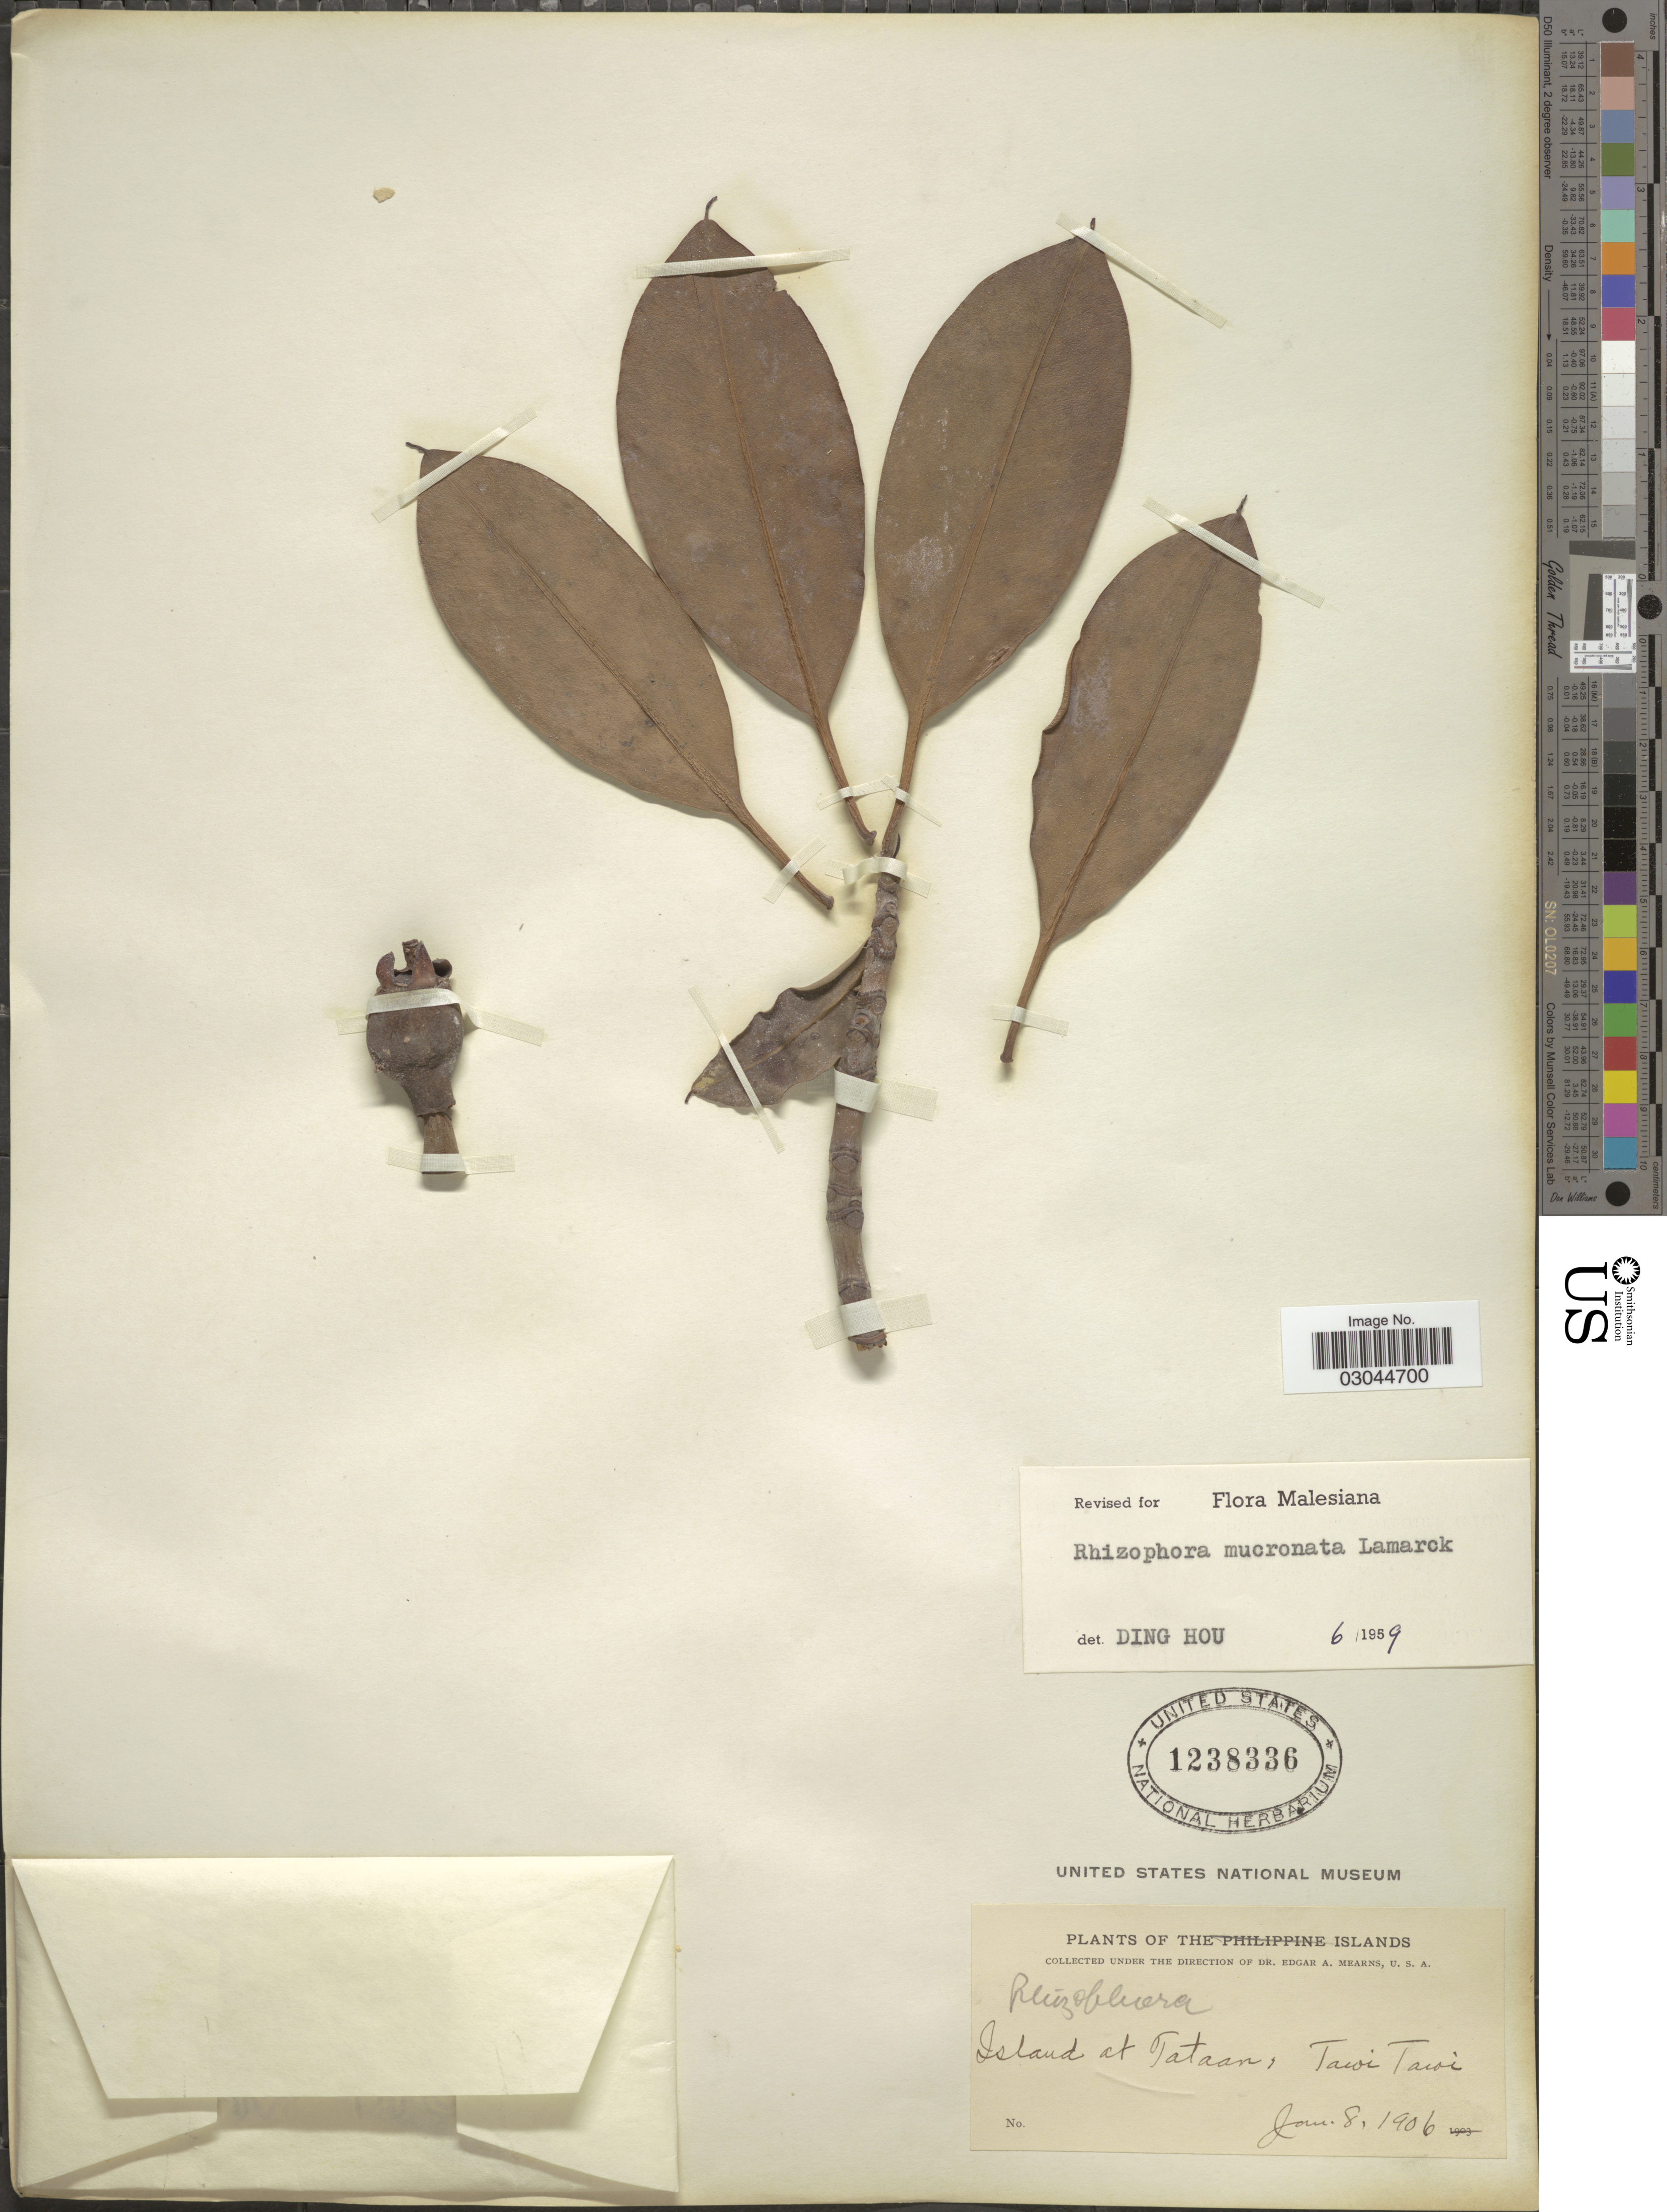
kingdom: Plantae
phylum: Tracheophyta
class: Magnoliopsida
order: Malpighiales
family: Rhizophoraceae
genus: Rhizophora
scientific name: Rhizophora mucronata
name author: Lam.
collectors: E. A. Mearns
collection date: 1906-01-08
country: Philippines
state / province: Muslim Mindanao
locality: Island at Tataan, Tawi Tawi.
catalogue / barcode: US 1238336